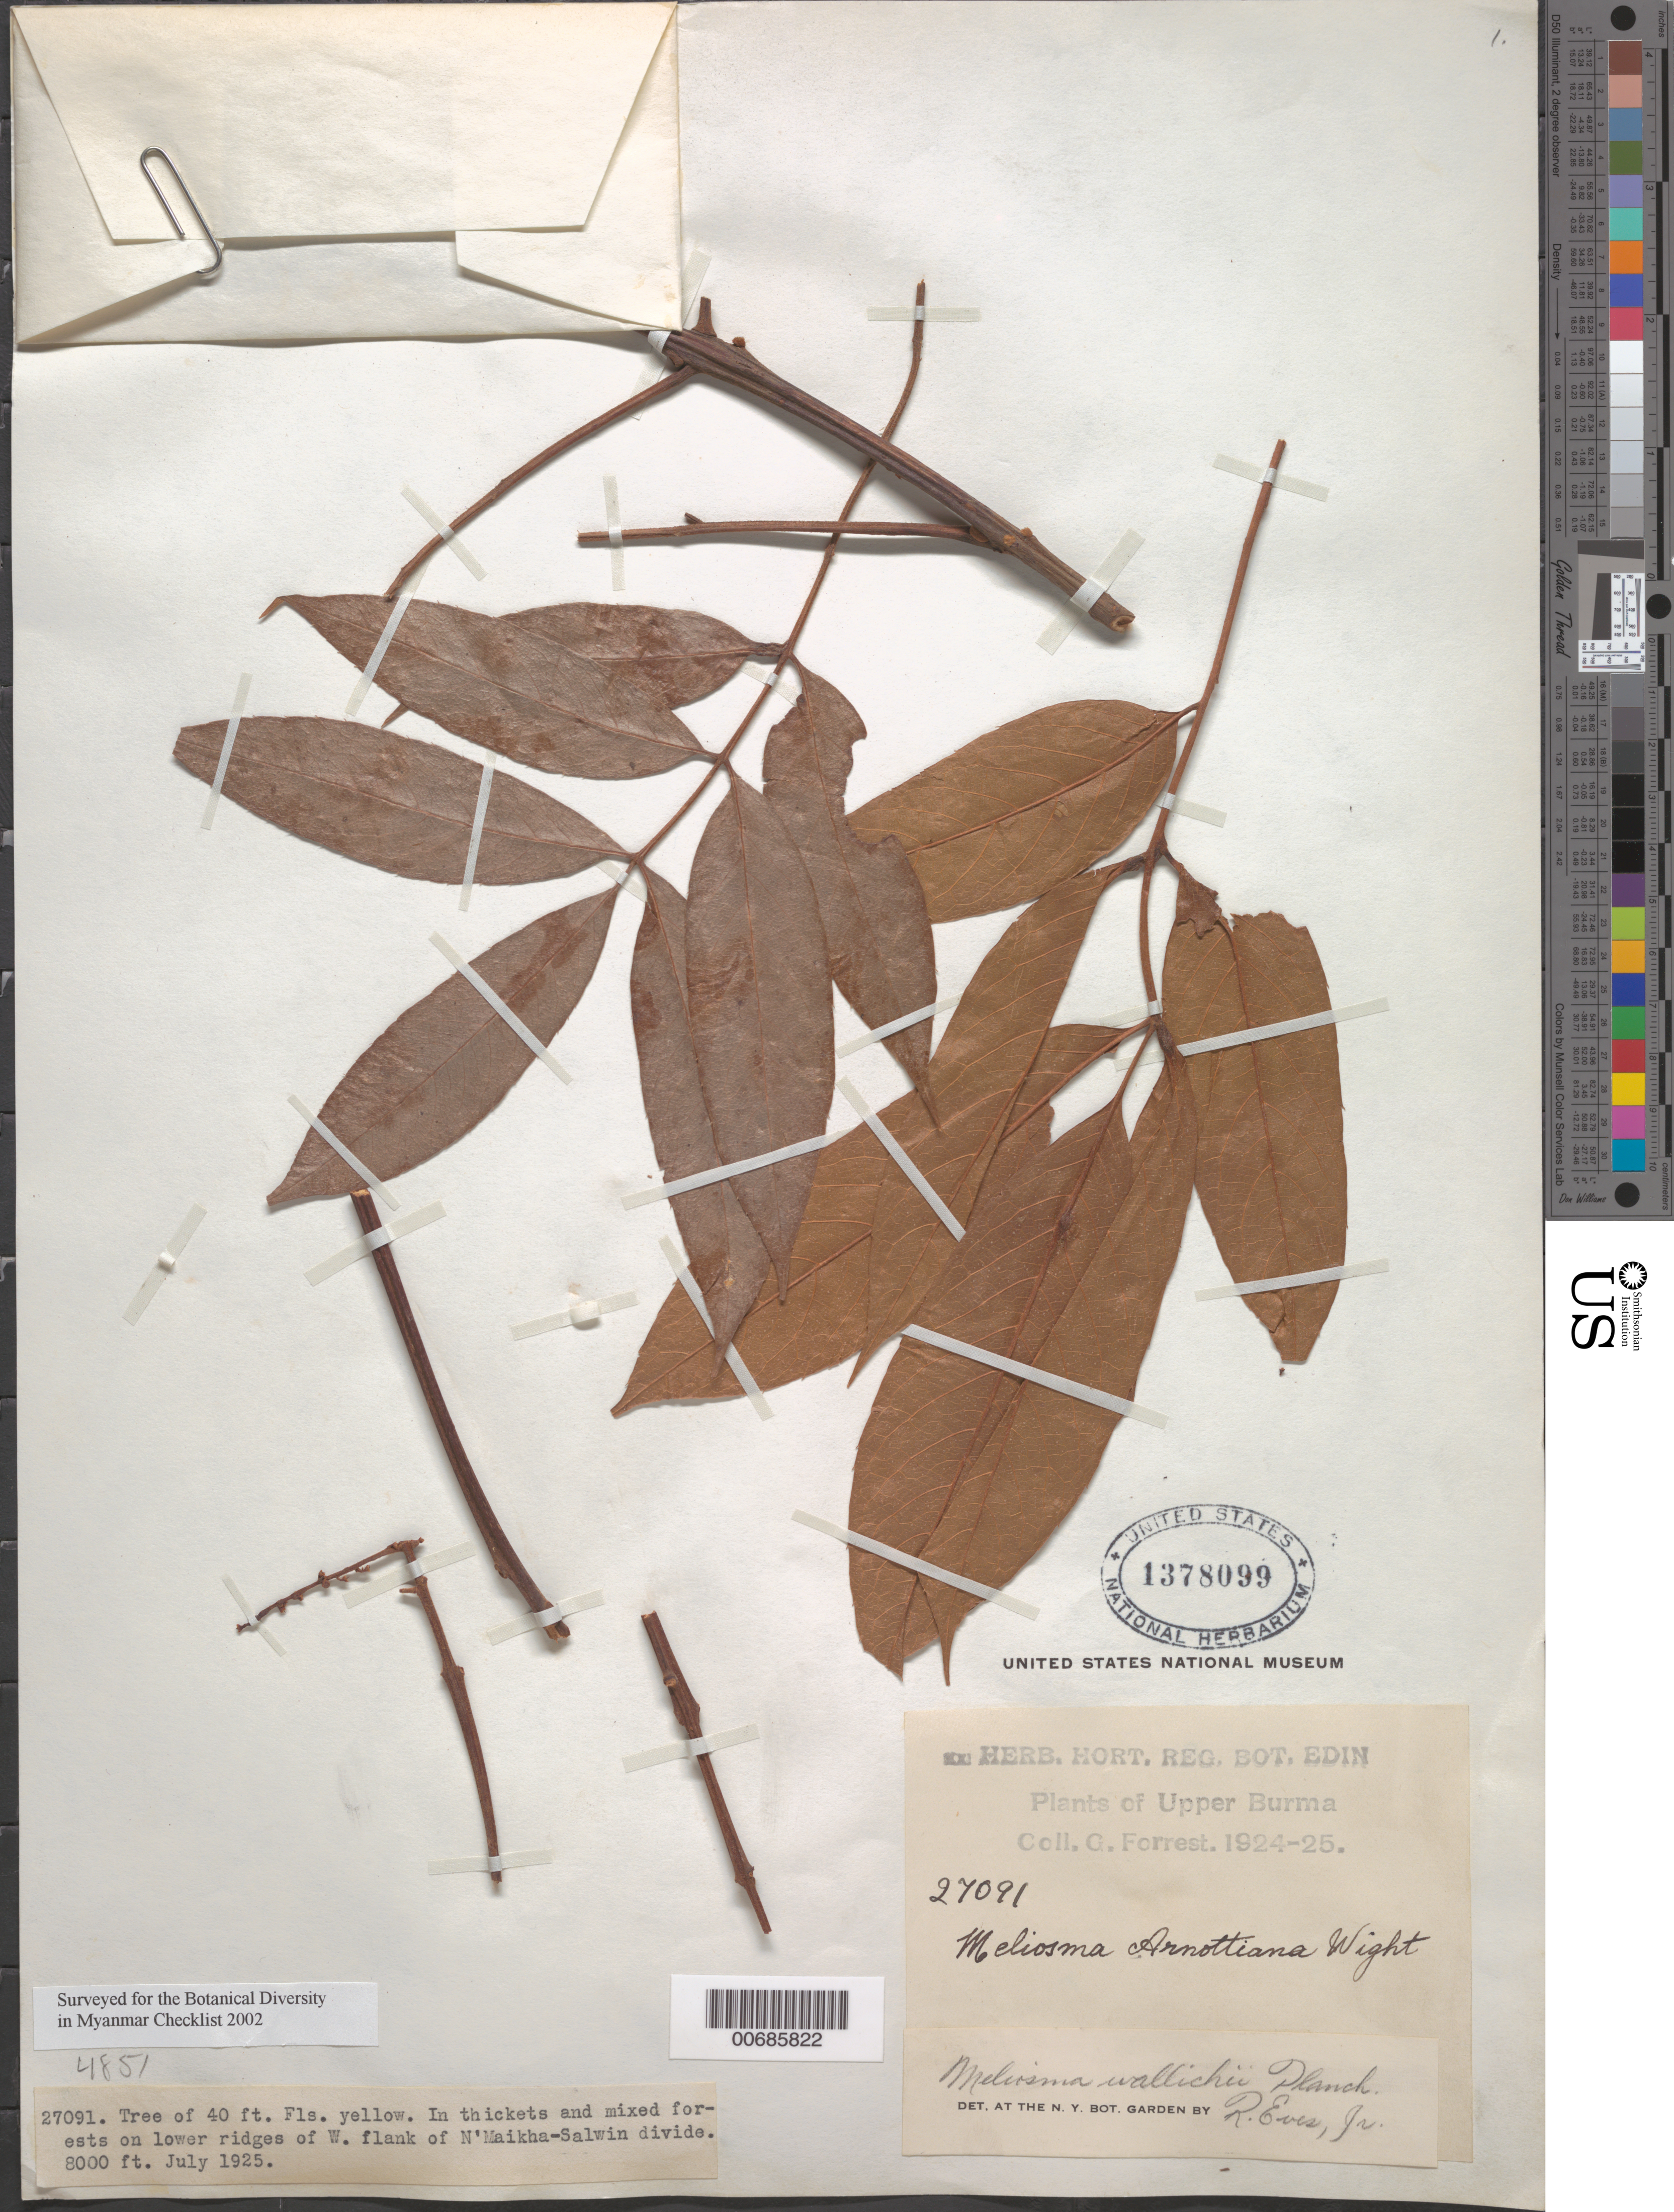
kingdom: Plantae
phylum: Tracheophyta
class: Magnoliopsida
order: Proteales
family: Sabiaceae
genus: Meliosma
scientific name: Meliosma wallichii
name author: Planch. ex Hook. f.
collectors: G. Forrest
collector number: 27091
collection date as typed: Jul 1925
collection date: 1925-07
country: Myanmar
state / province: Kachin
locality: N'Maikha-Salwin Divide, W flank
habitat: Thickets and mixed forest, lower ridges of W flank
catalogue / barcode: US 1378099